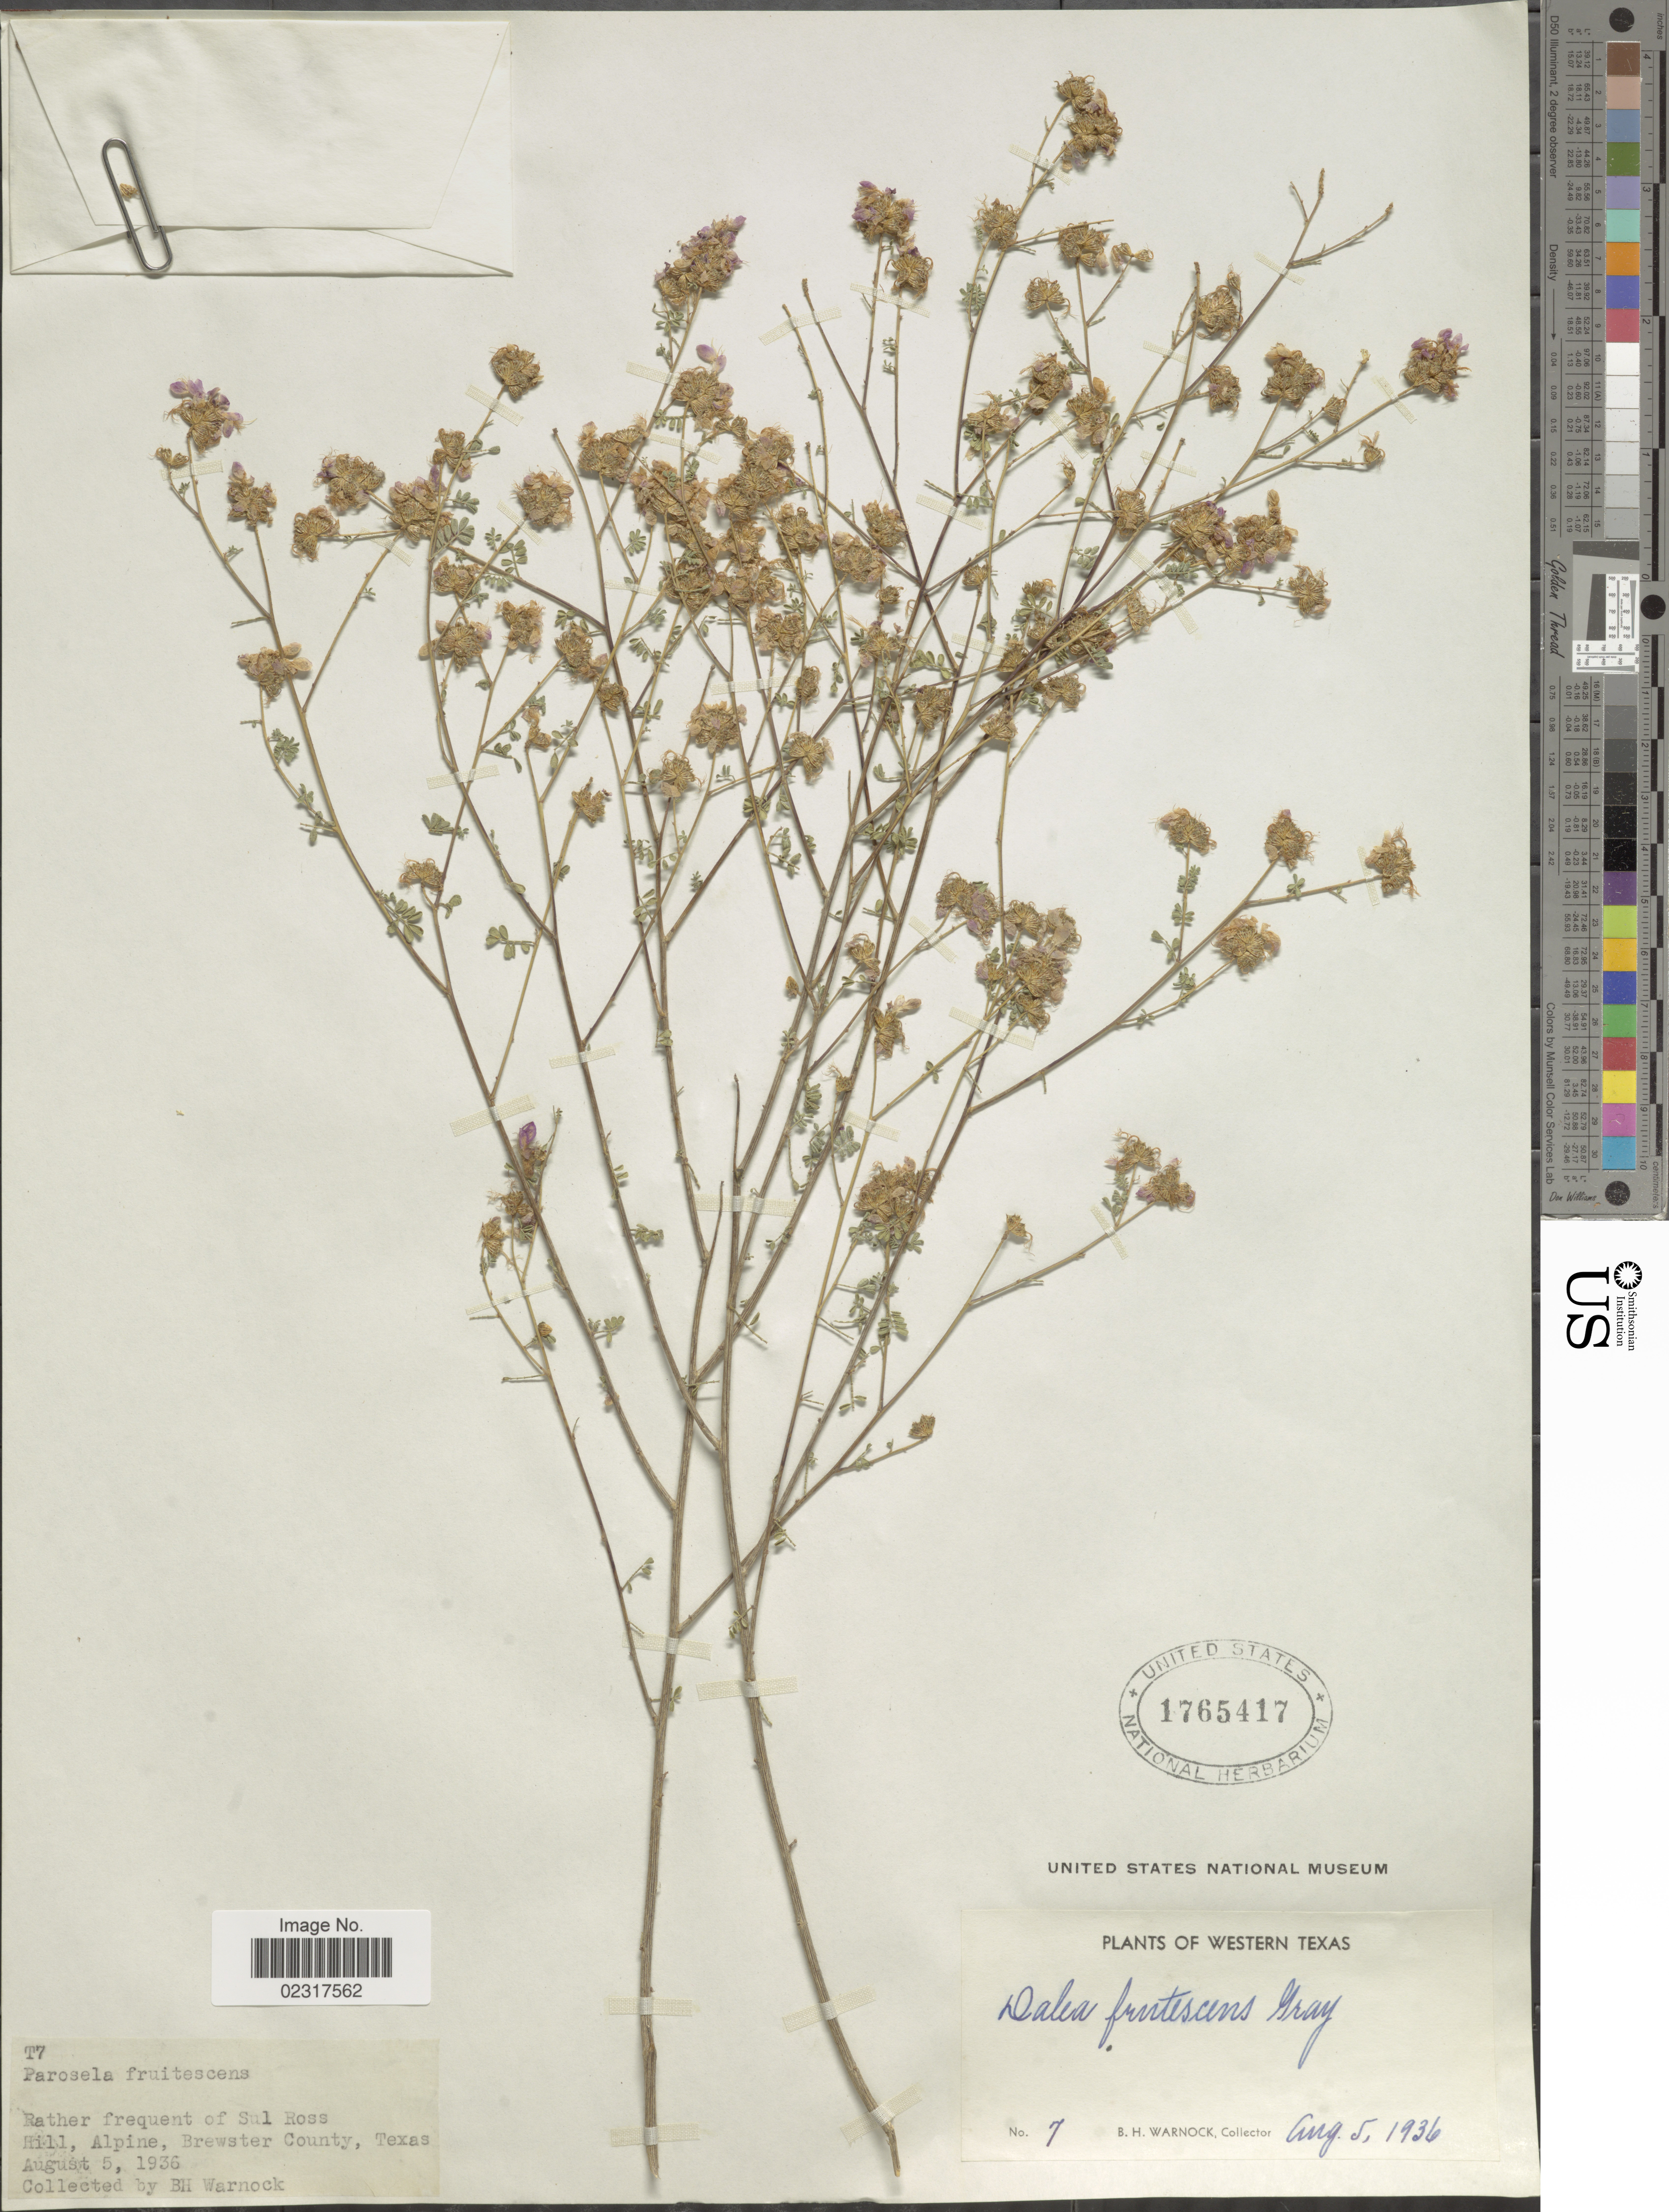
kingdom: Plantae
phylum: Tracheophyta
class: Magnoliopsida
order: Fabales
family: Fabaceae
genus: Dalea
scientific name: Dalea frutescens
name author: A. Gray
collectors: B. H. Warnock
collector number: T7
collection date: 1936-08-05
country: United States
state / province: Texas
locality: Western Texas, rather frequent of Sul Ross Hill, Alpine Brewster County.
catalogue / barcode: US 1765417